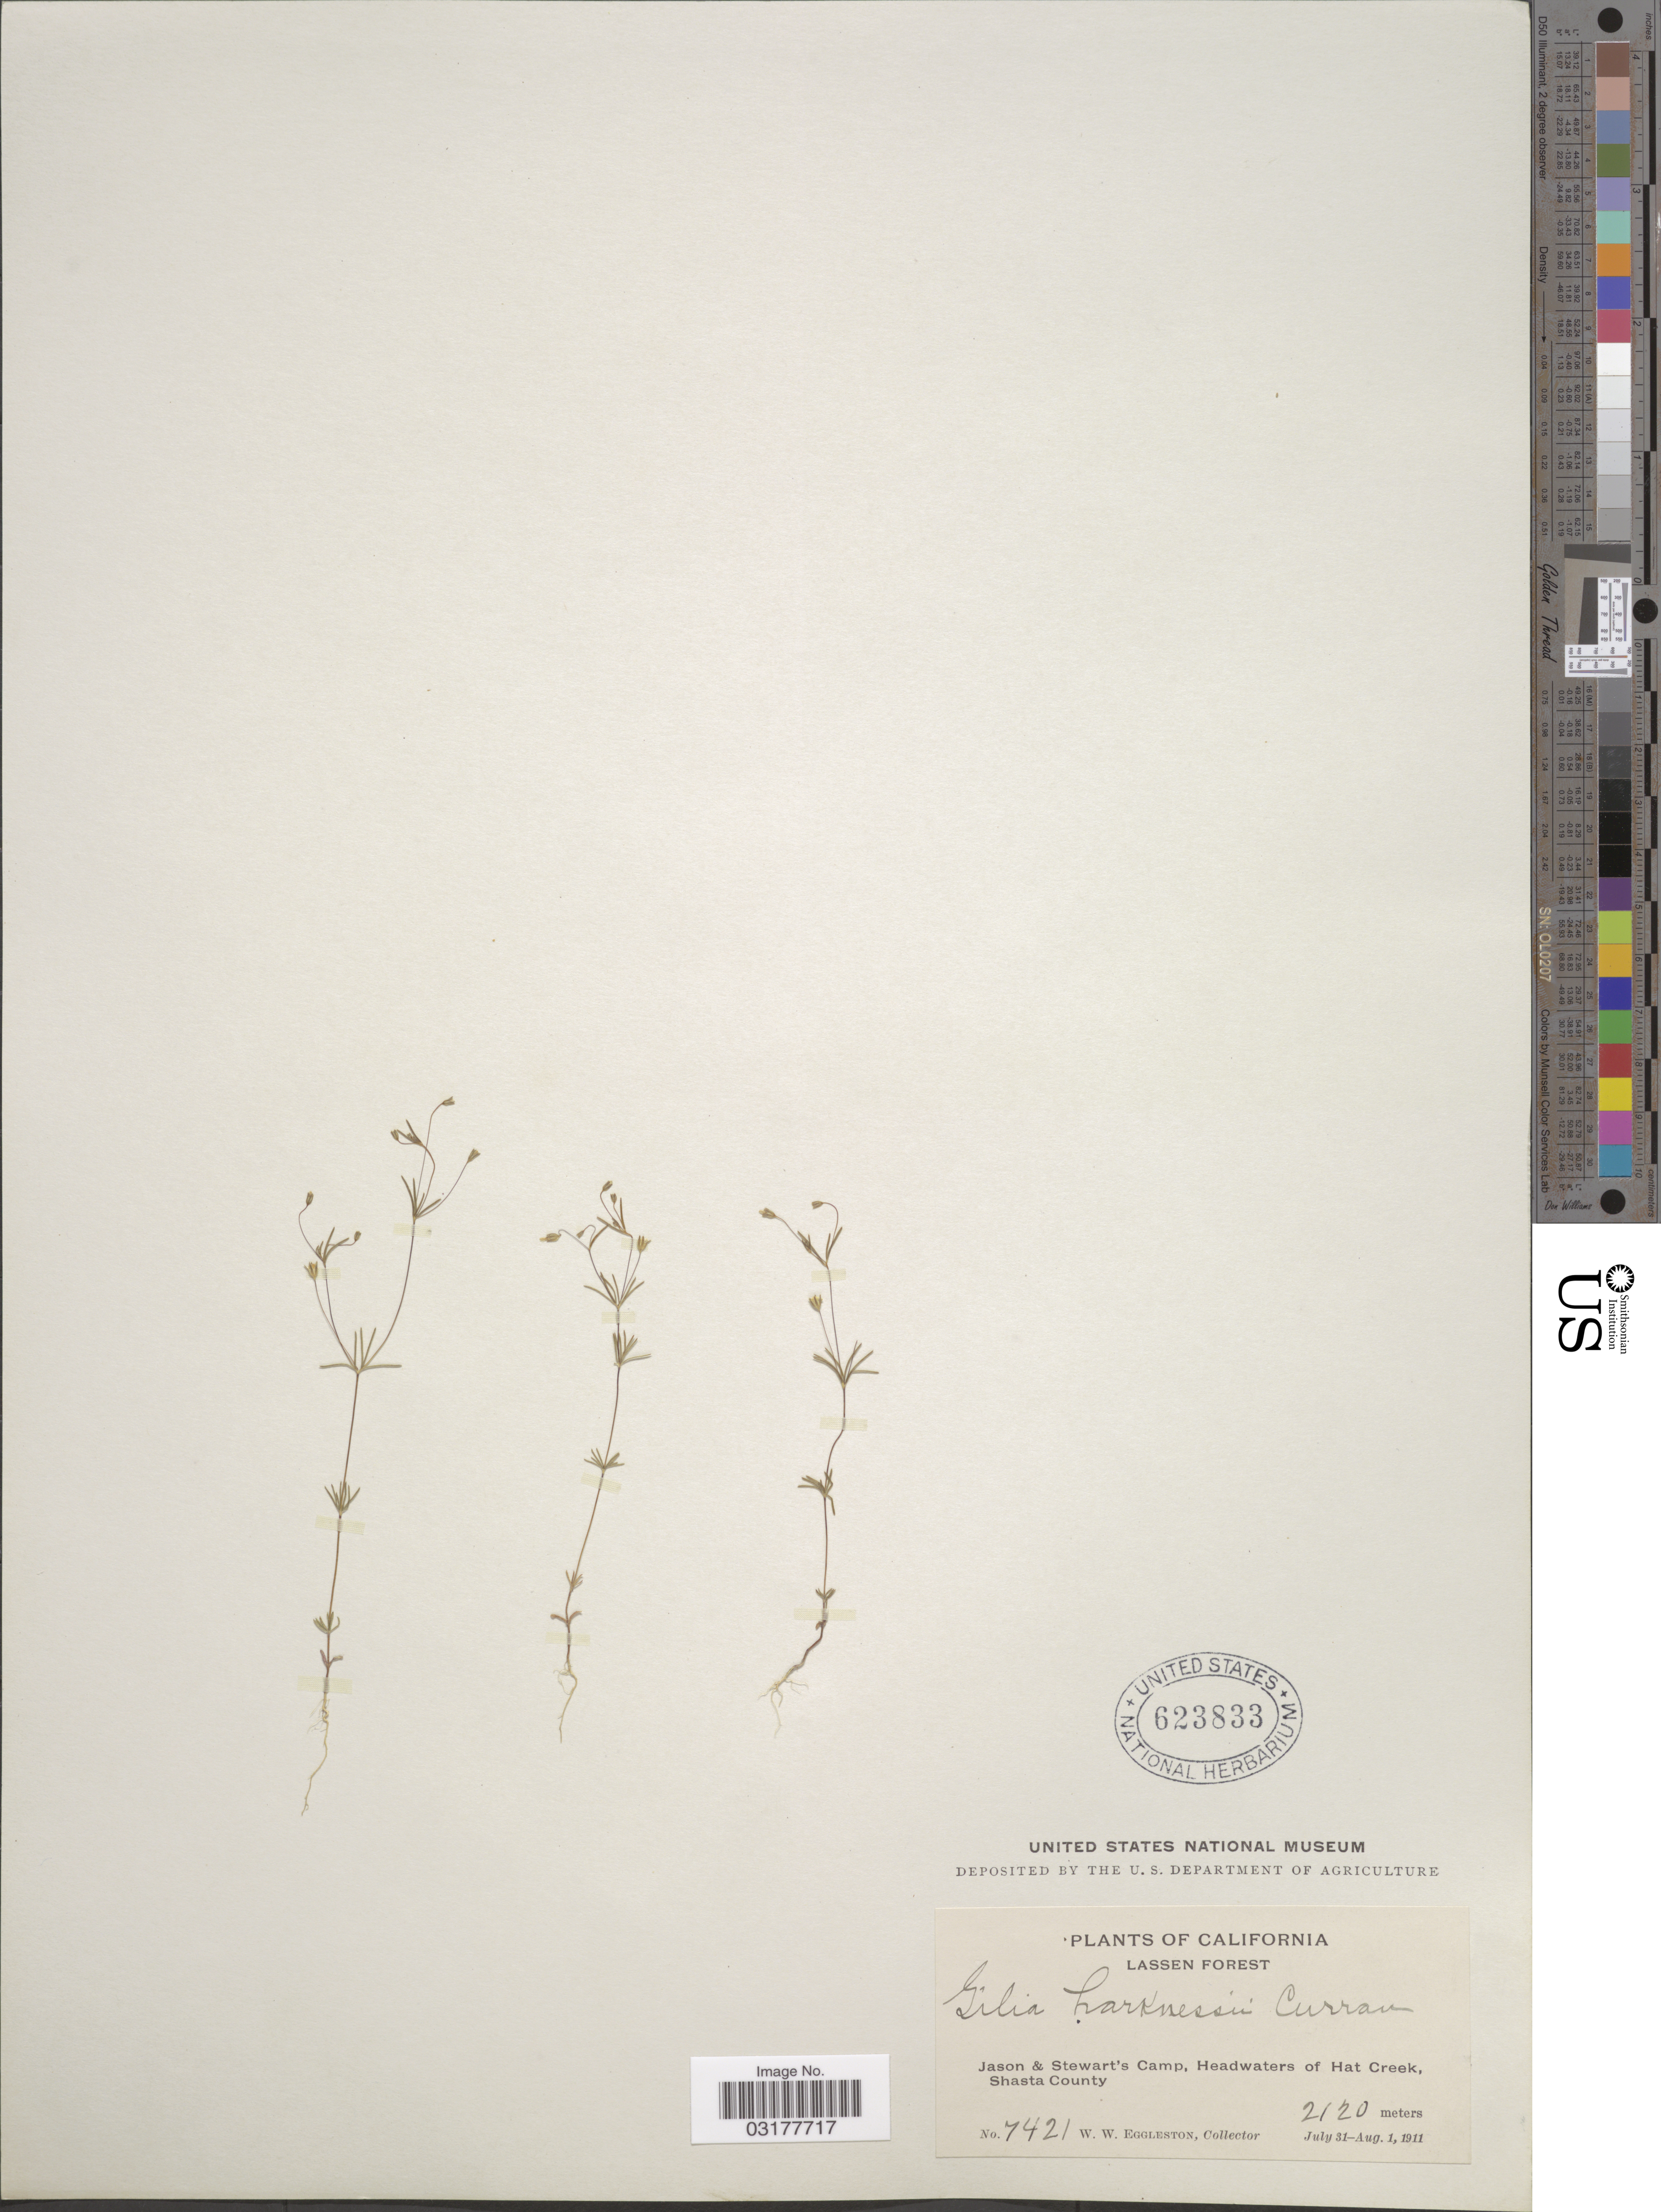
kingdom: Plantae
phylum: Tracheophyta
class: Magnoliopsida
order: Ericales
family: Polemoniaceae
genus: Leptosiphon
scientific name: Leptosiphon harknessii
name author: (Curran) J.M. Porter & L.A. Johnson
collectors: W. W. Eggleston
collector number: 7421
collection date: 1911-07-31/1911-08-01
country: United States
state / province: California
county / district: Shasta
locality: Lassen Forest. Jason & Stewart's Camp, Headwaters of Hat Creek, Shasta County.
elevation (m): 2120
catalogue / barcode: US 623833